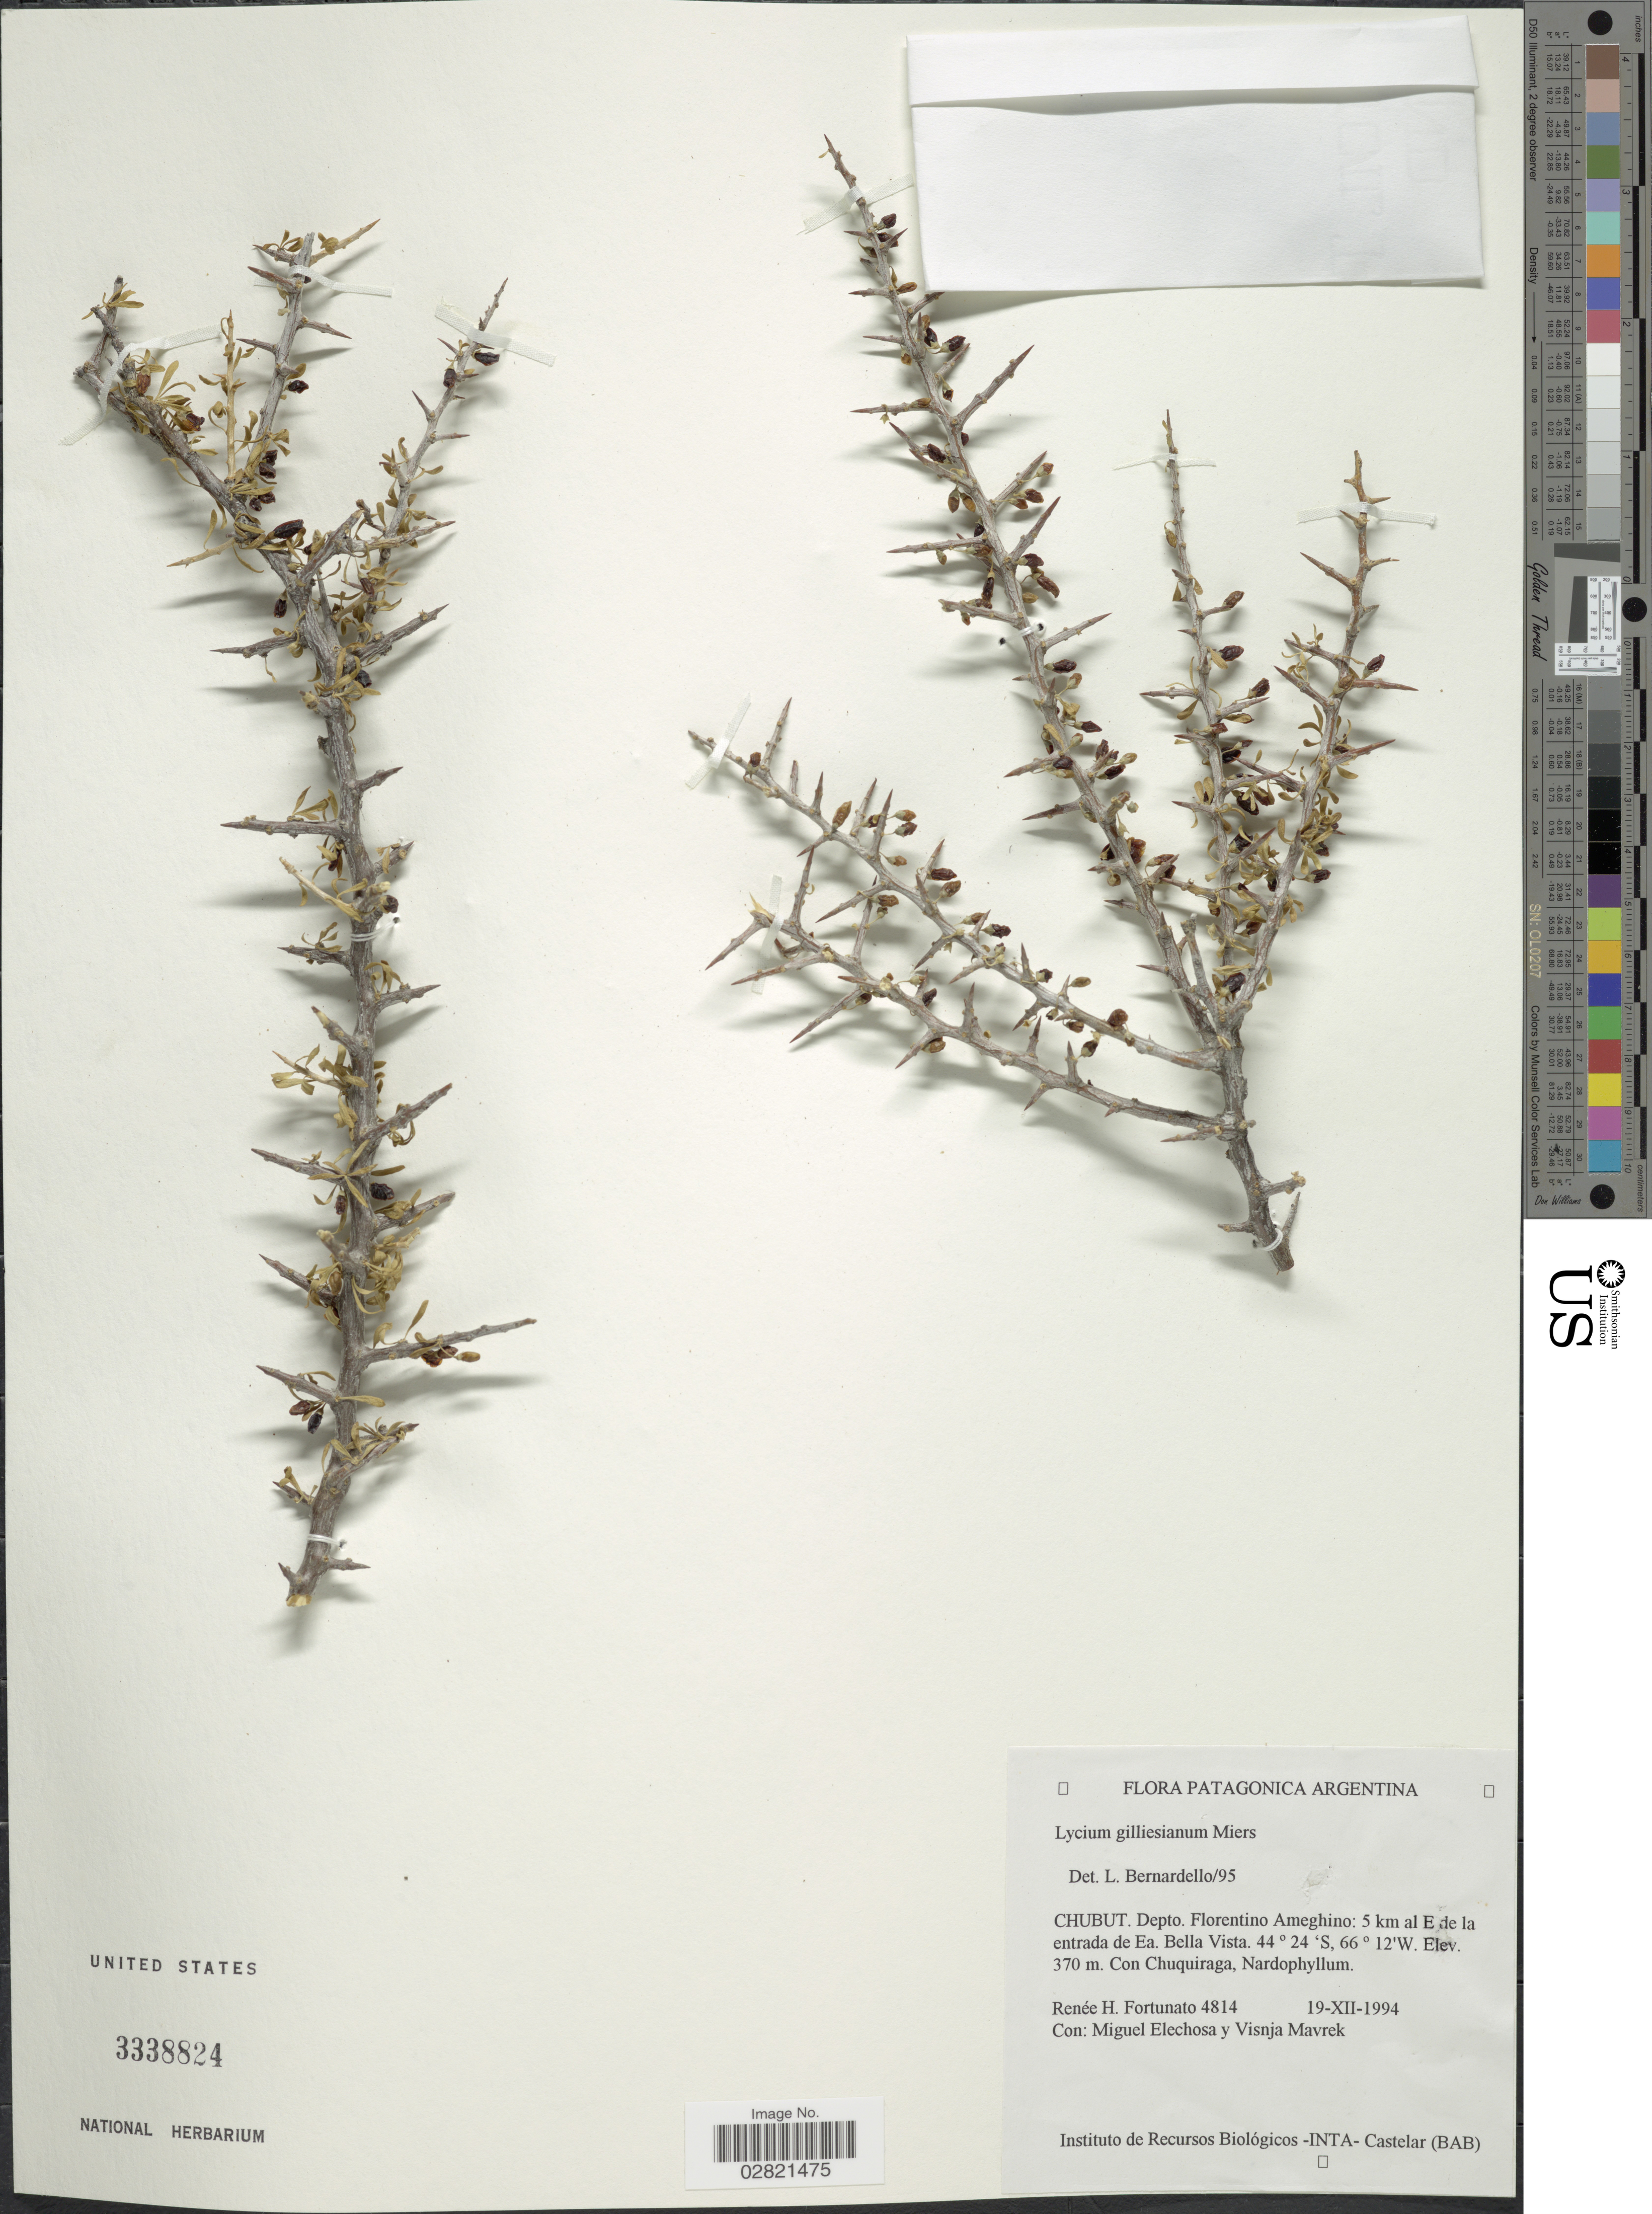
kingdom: Plantae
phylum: Tracheophyta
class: Magnoliopsida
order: Solanales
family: Solanaceae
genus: Lycium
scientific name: Lycium gilliesianum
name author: Miers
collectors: R. H. Fortunato, M. Elechosa & V. Mavrek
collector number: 4814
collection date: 1994-12-19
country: Argentina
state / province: Chubut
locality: Patagonica Argentina. Chubut. Depto. Florentino Ameghino: 5 km al E de la entrada de Ea. Bella Vista.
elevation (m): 370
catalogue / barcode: US 3338824